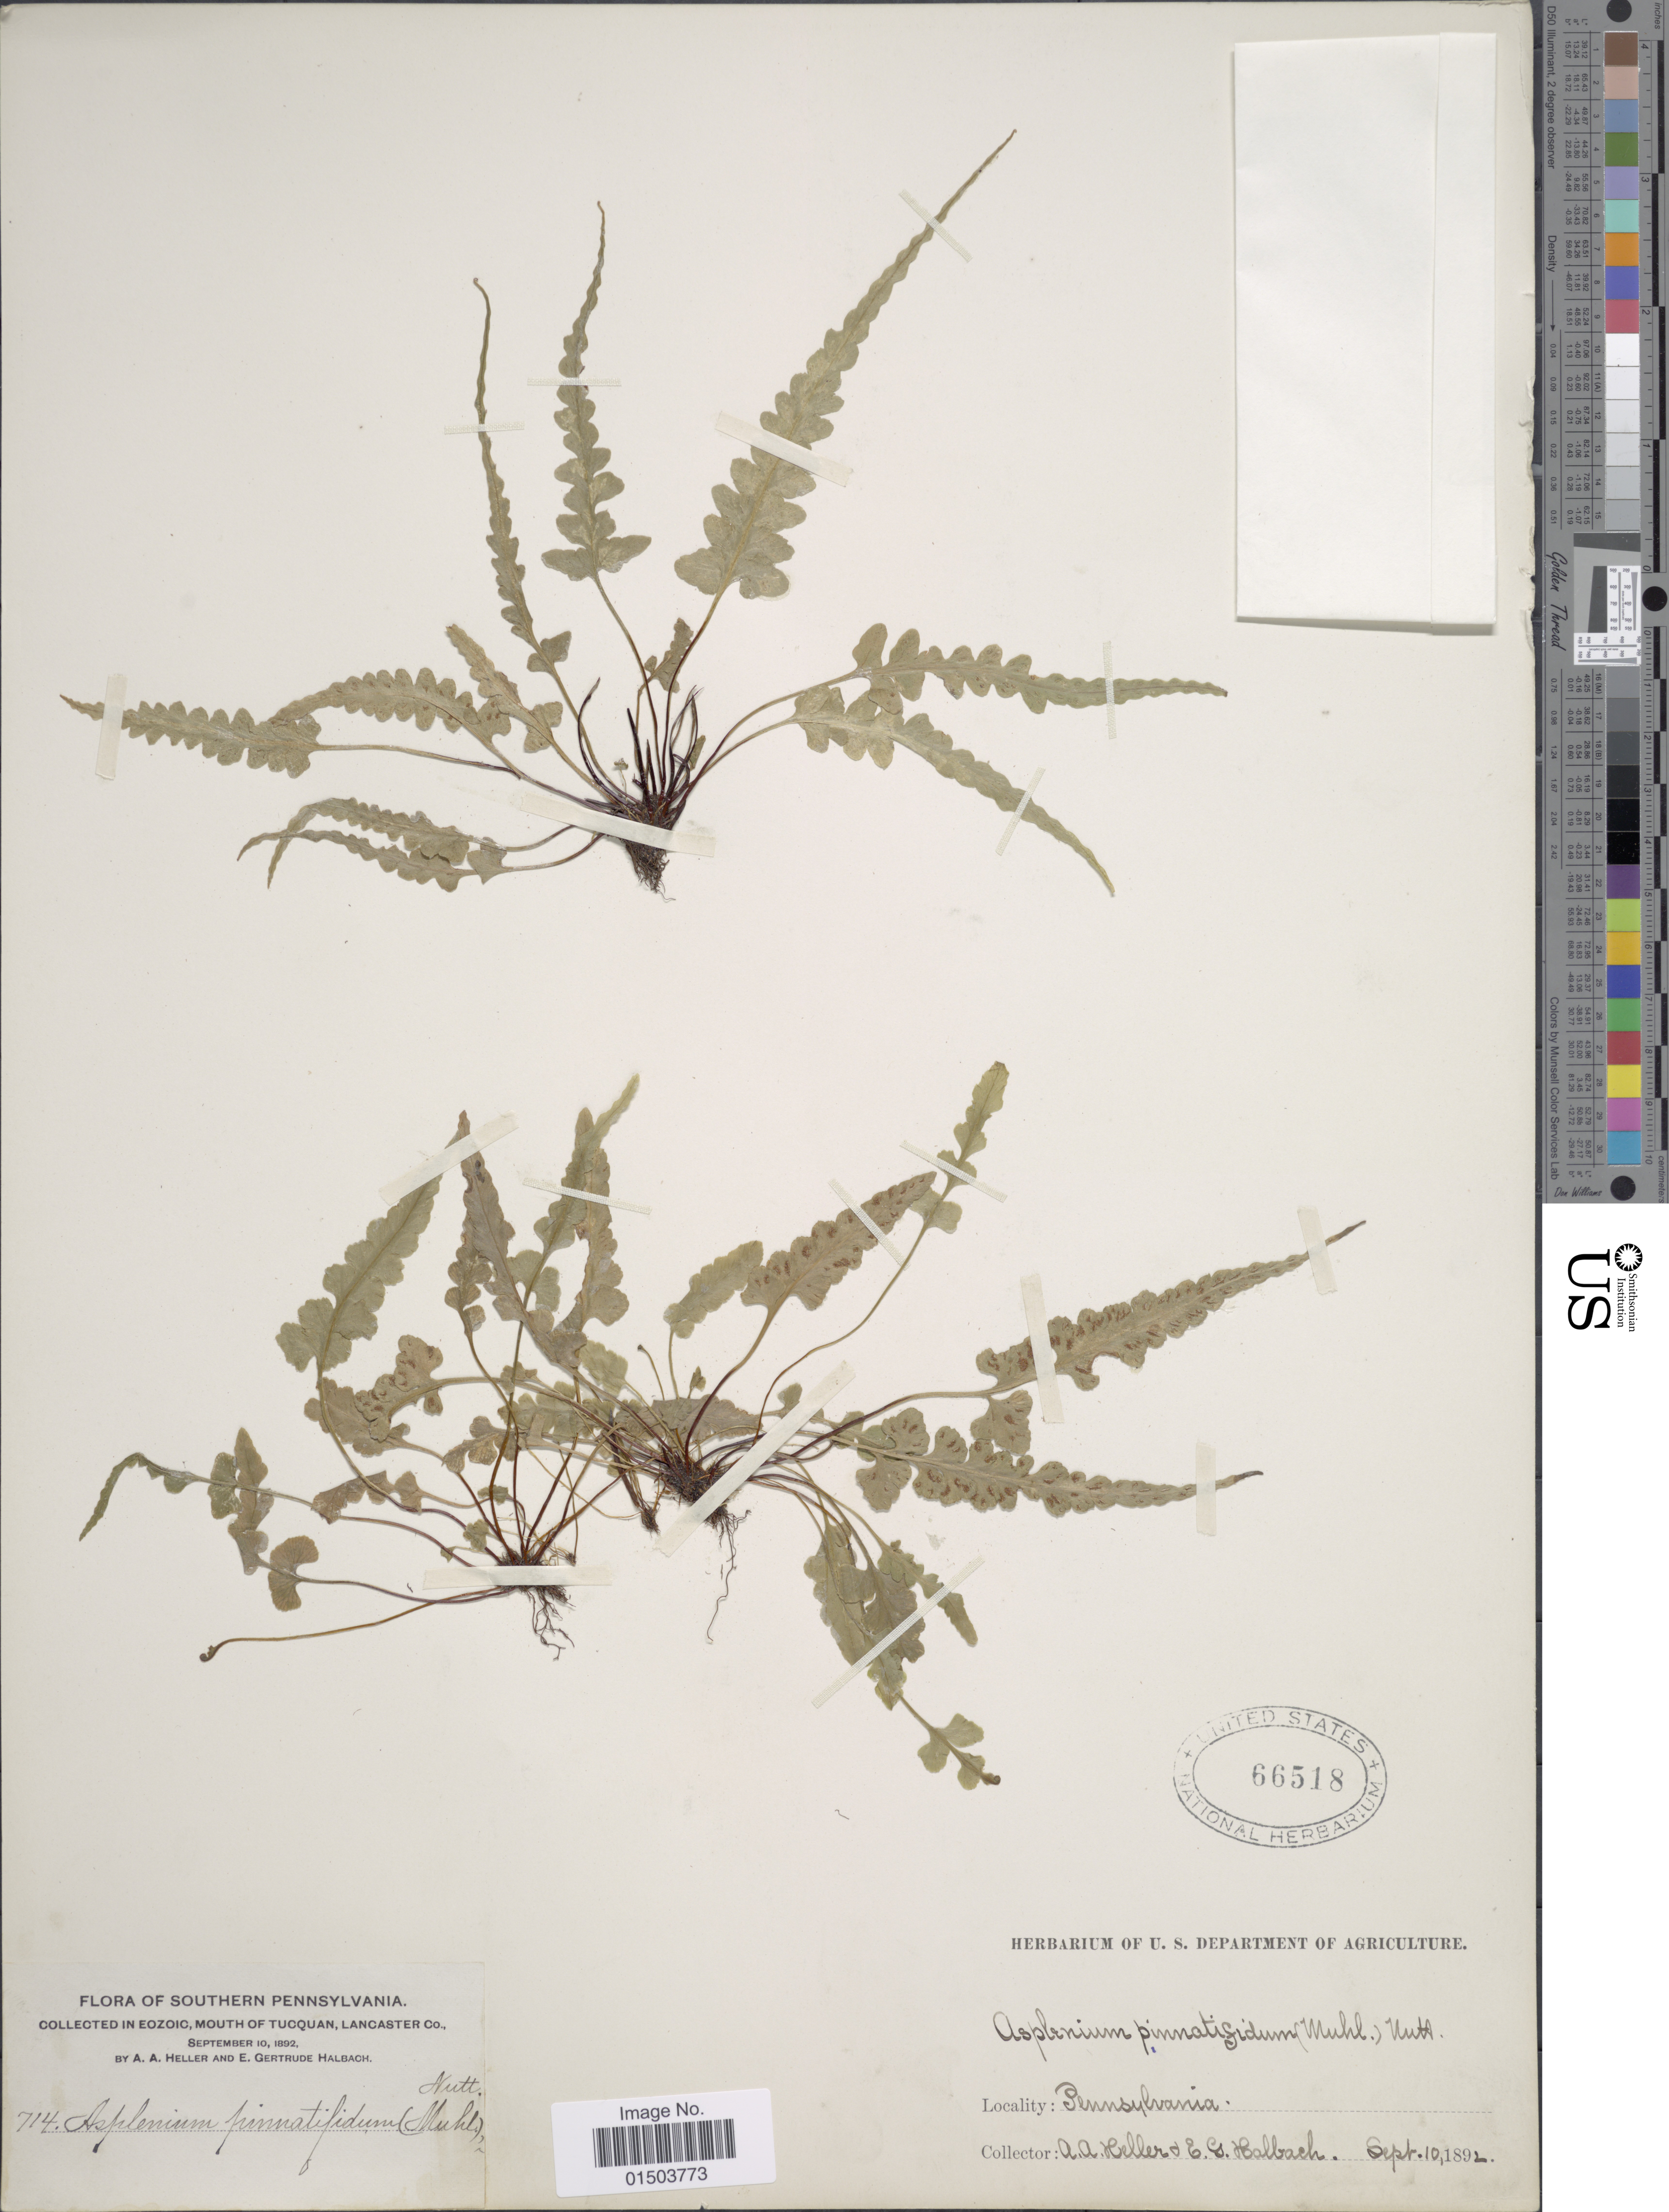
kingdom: Plantae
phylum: Tracheophyta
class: Polypodiopsida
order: Polypodiales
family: Aspleniaceae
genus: Asplenium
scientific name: Asplenium pinnatifidum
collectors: A. A. Heller & E. G. Halbach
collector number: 714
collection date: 1892-09-10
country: United States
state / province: Pennsylvania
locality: Southern Pennsylvania. In Eozoic, Mouth of Tucquan, Lancaster Co.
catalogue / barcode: US 66518